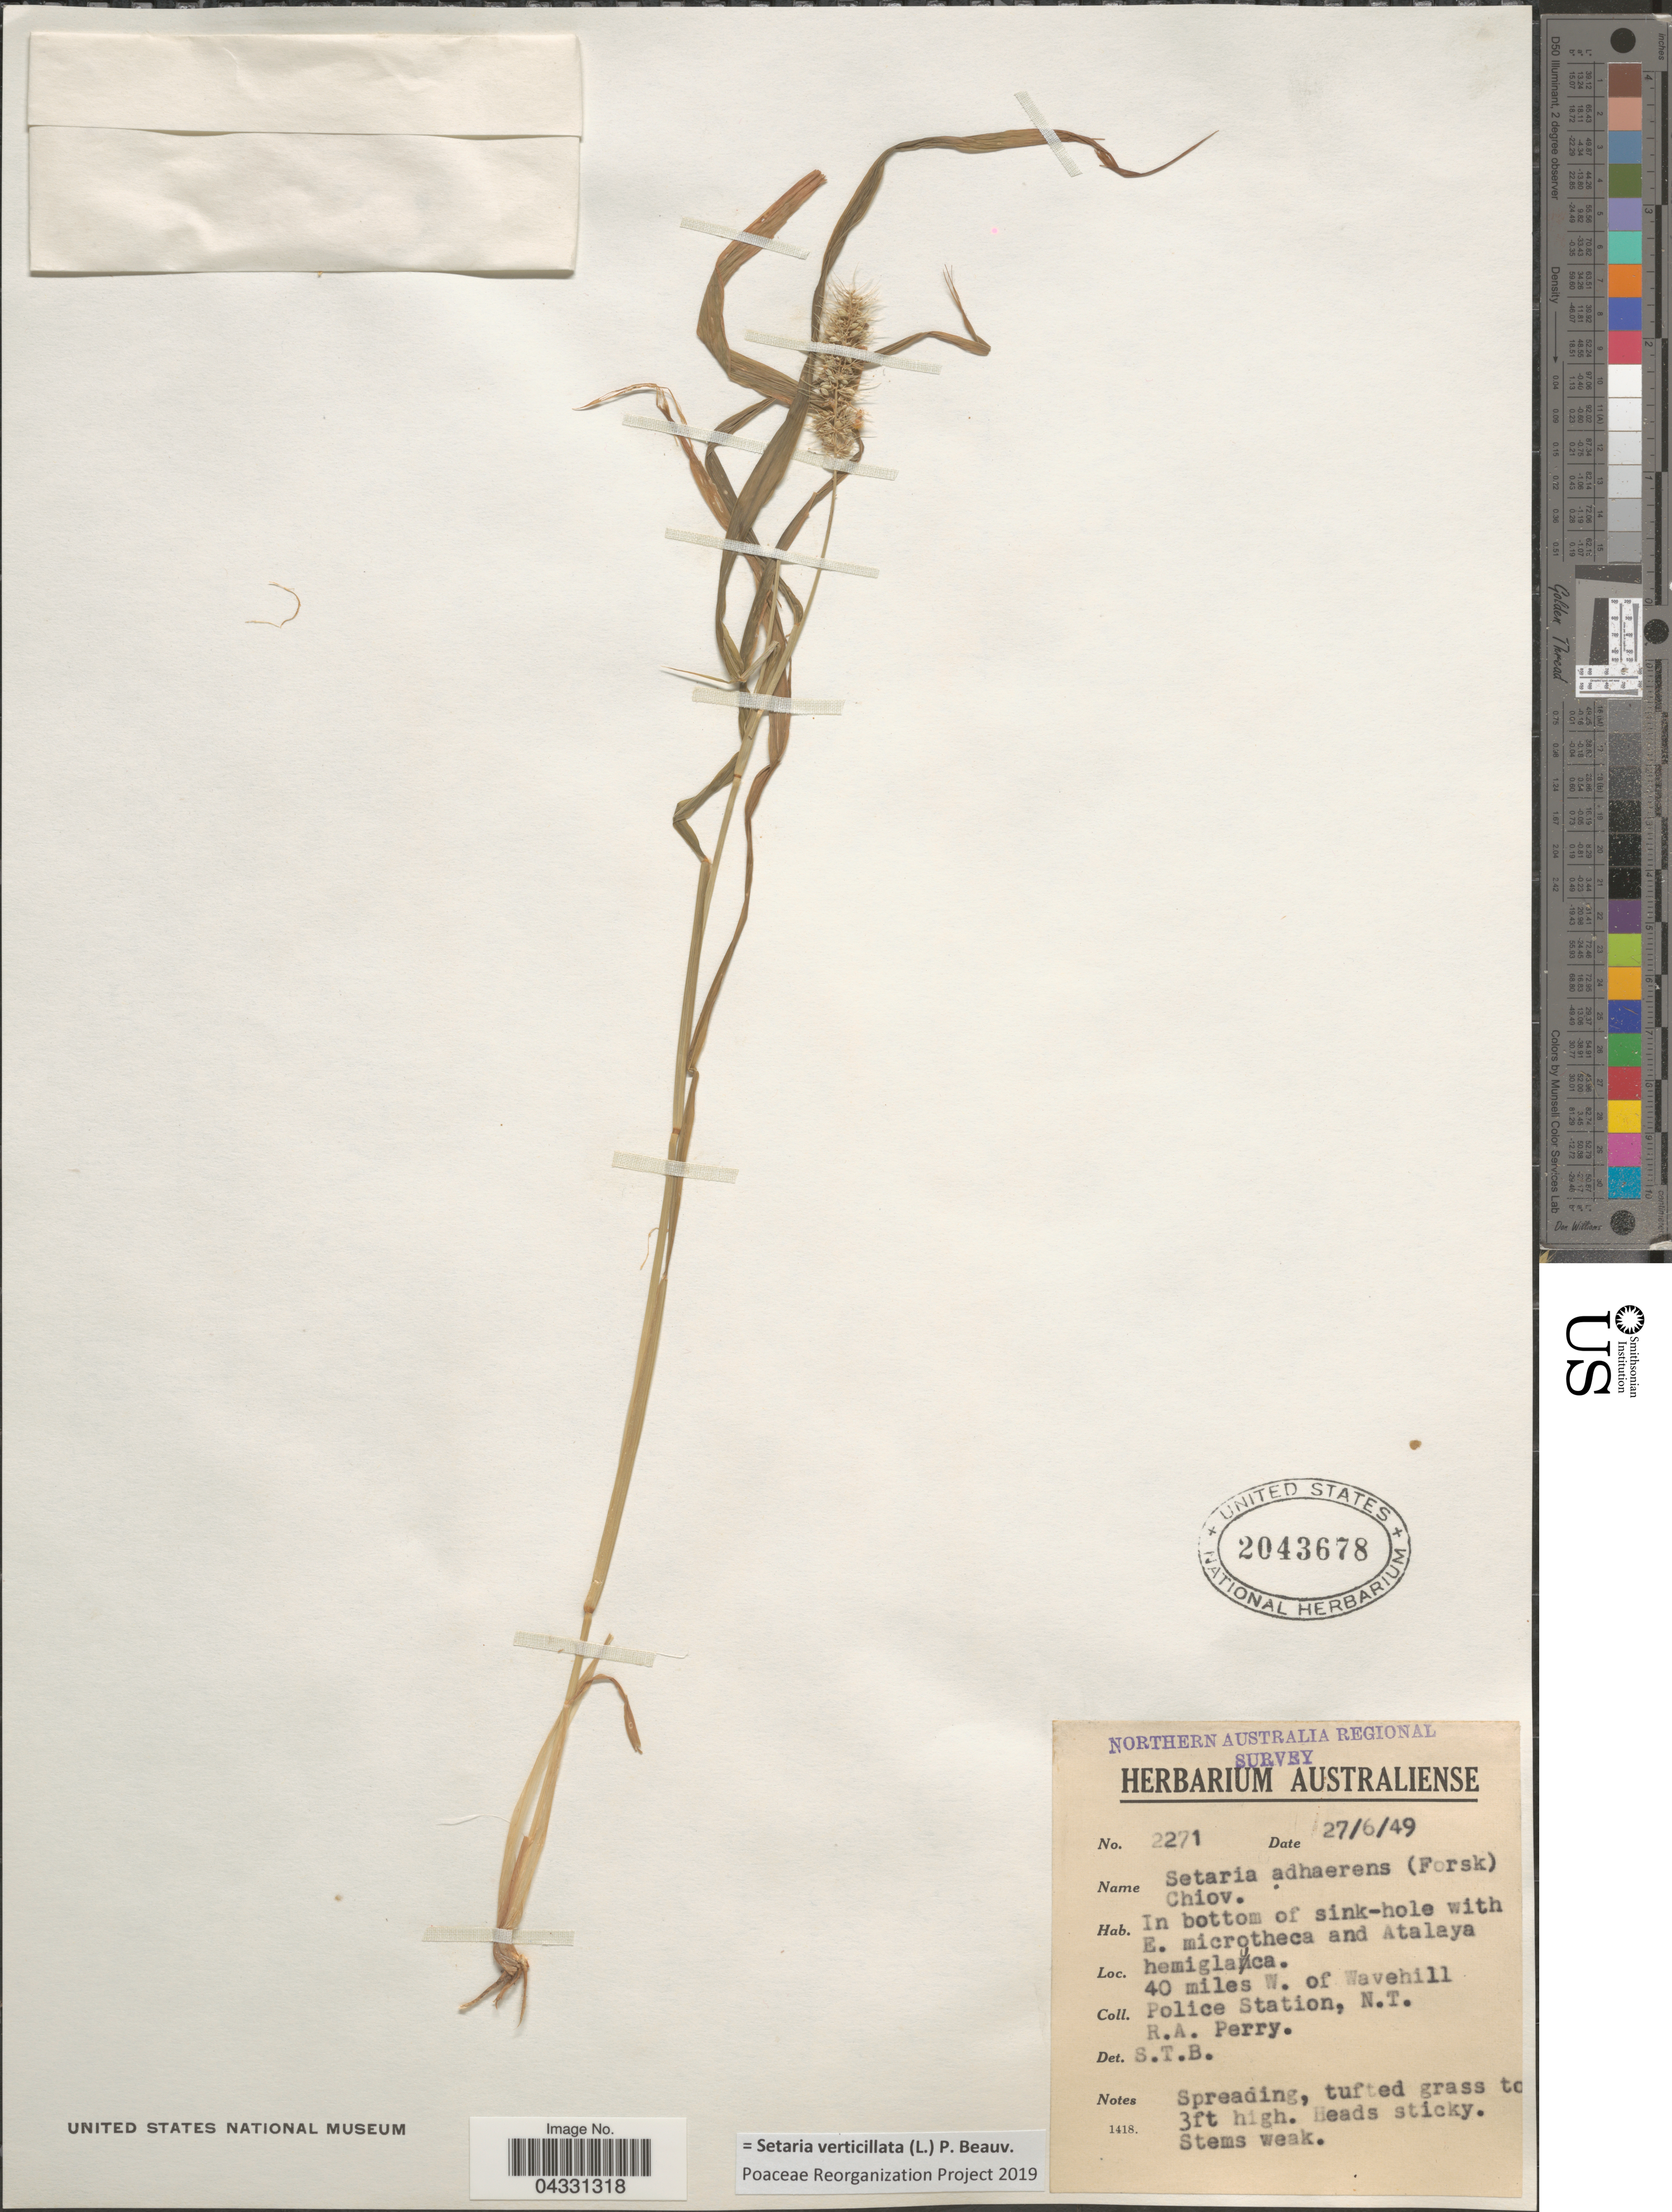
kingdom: Plantae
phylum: Tracheophyta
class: Liliopsida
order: Poales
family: Poaceae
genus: Setaria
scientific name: Setaria verticillata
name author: (L.) P. Beauv.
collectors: Perry, R. A.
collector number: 2271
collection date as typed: Transcribed d/m/y: 27/6/49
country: Australia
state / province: Northern Territory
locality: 40 miles W. of Wavehill Police Station.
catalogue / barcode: US 2043678